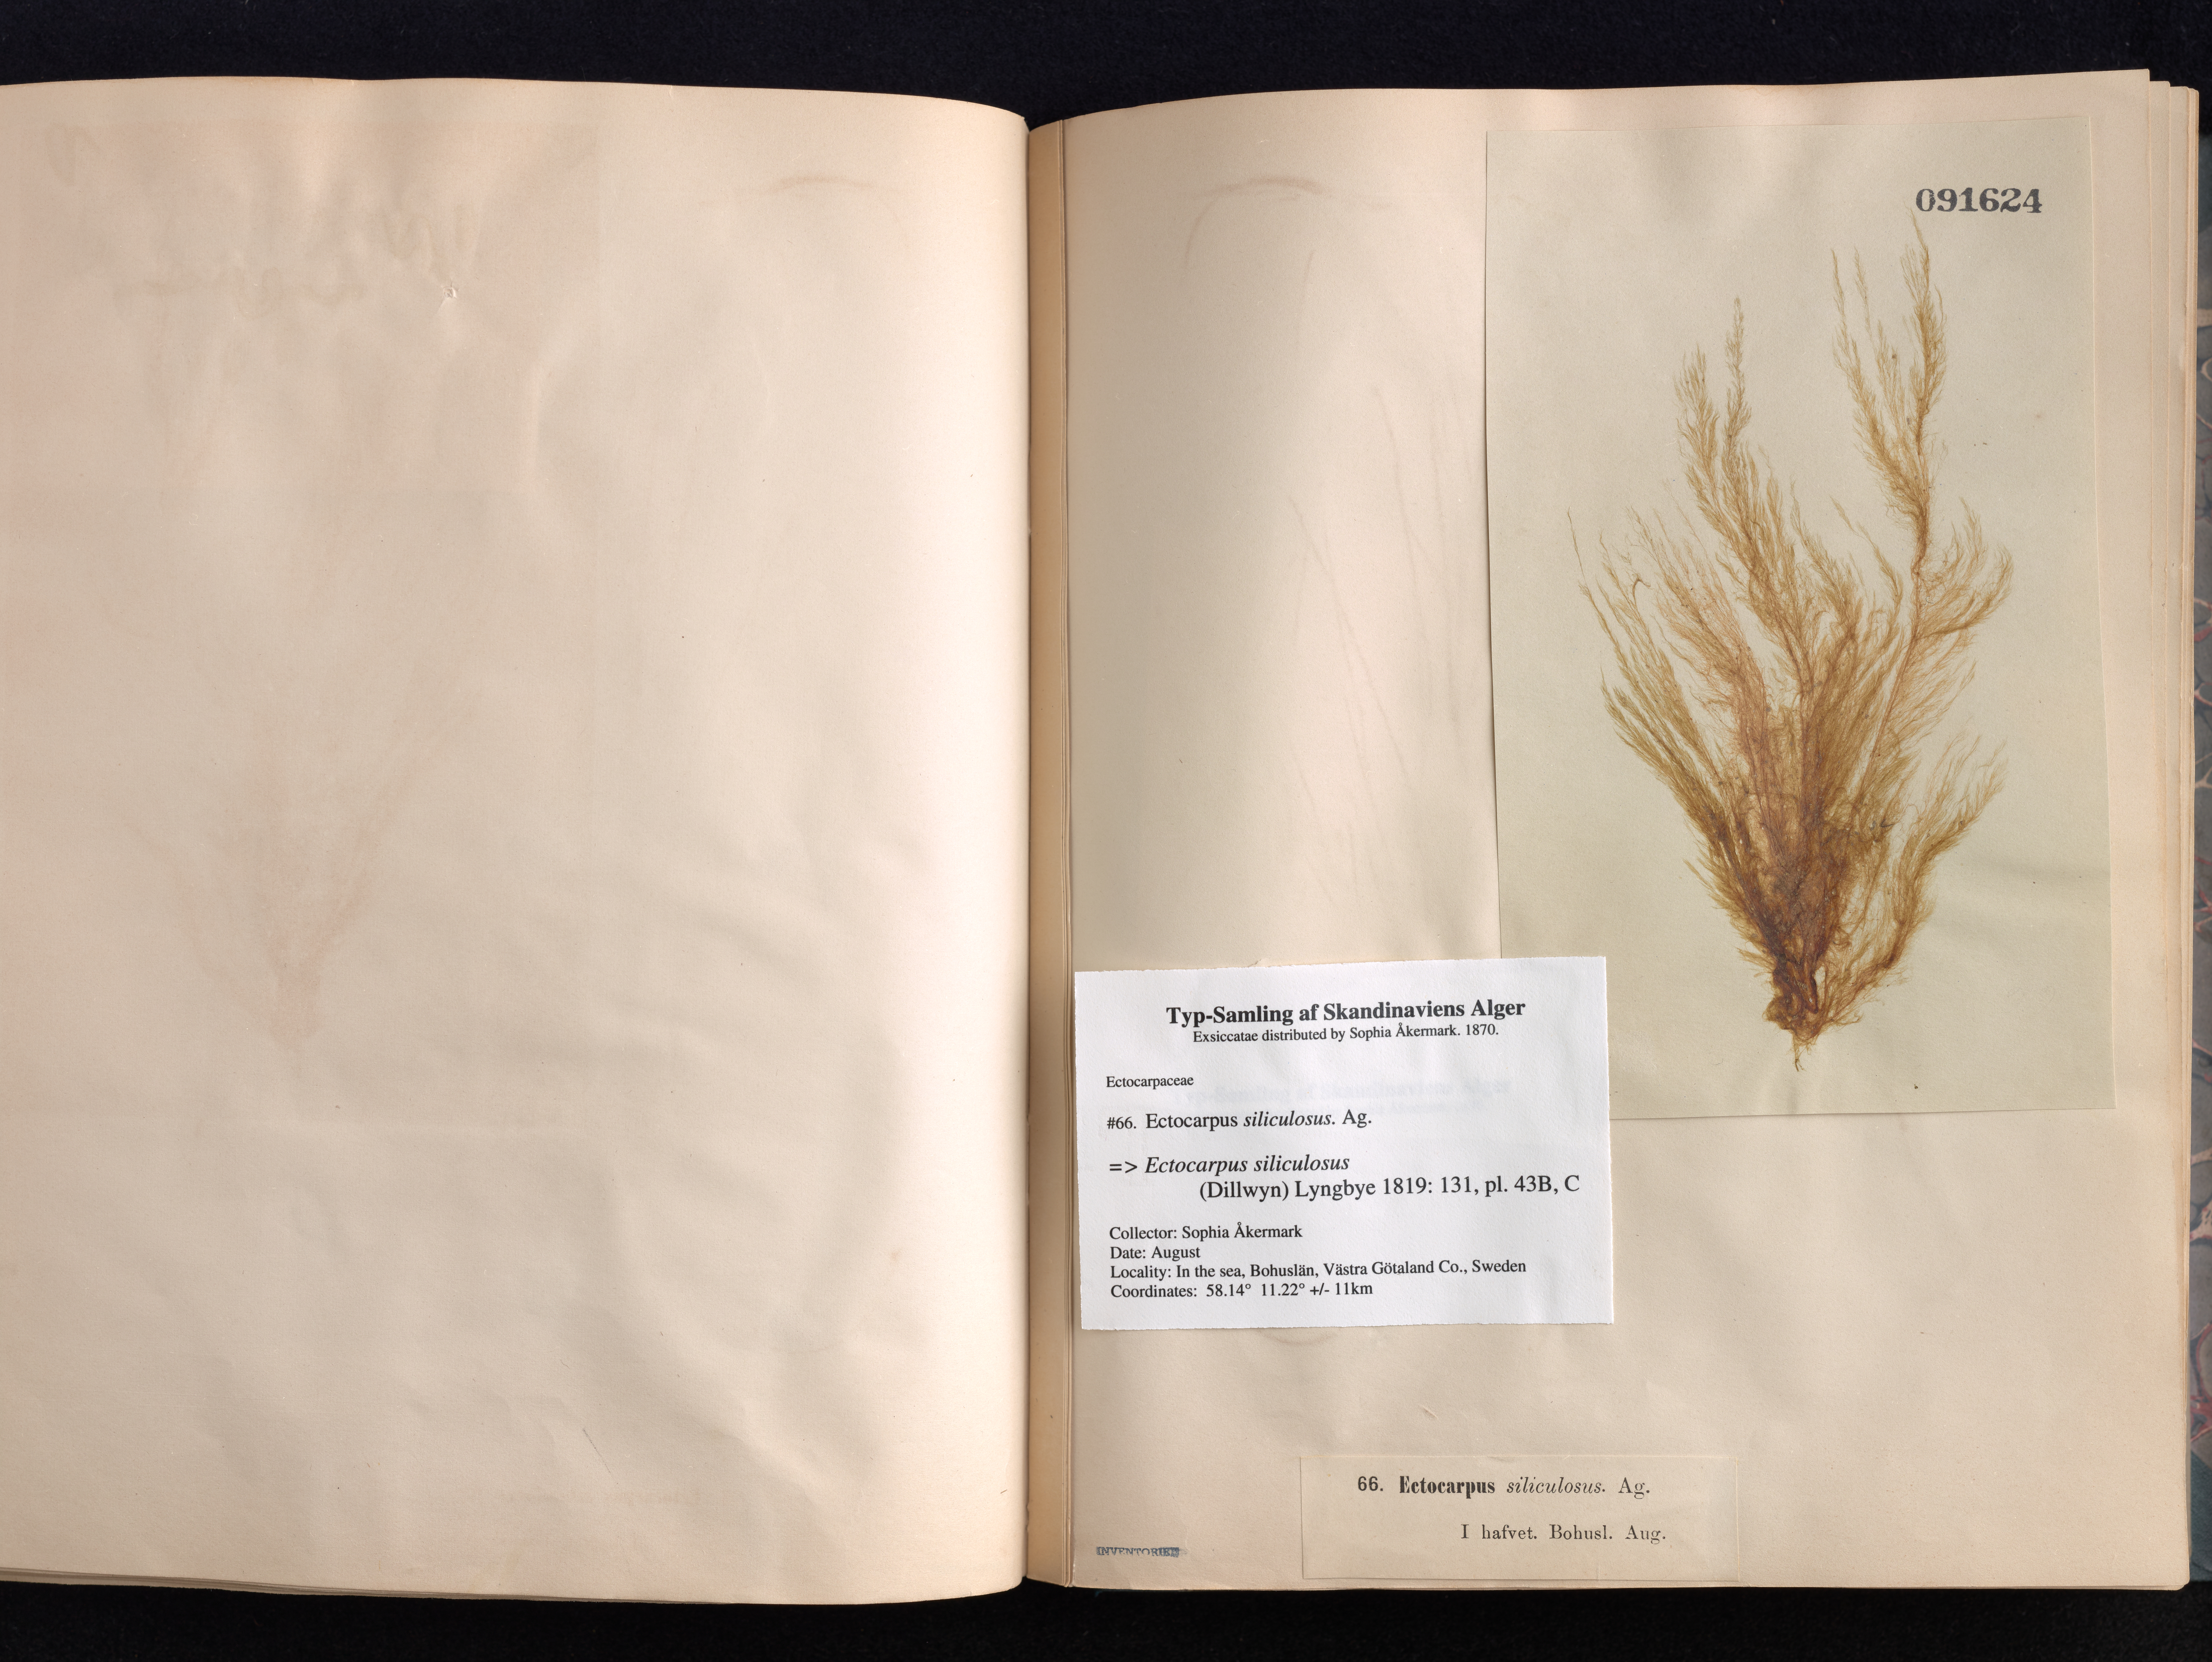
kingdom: Chromista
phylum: Ochrophyta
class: Phaeophyceae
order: Ectocarpales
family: Ectocarpaceae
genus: Ectocarpus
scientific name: Ectocarpus siliculosus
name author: (Dillwyn) Lyngbye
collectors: S. Akermark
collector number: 66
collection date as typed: Aug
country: Sweden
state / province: Västra Götaland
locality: Bohuslan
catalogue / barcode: US 91624